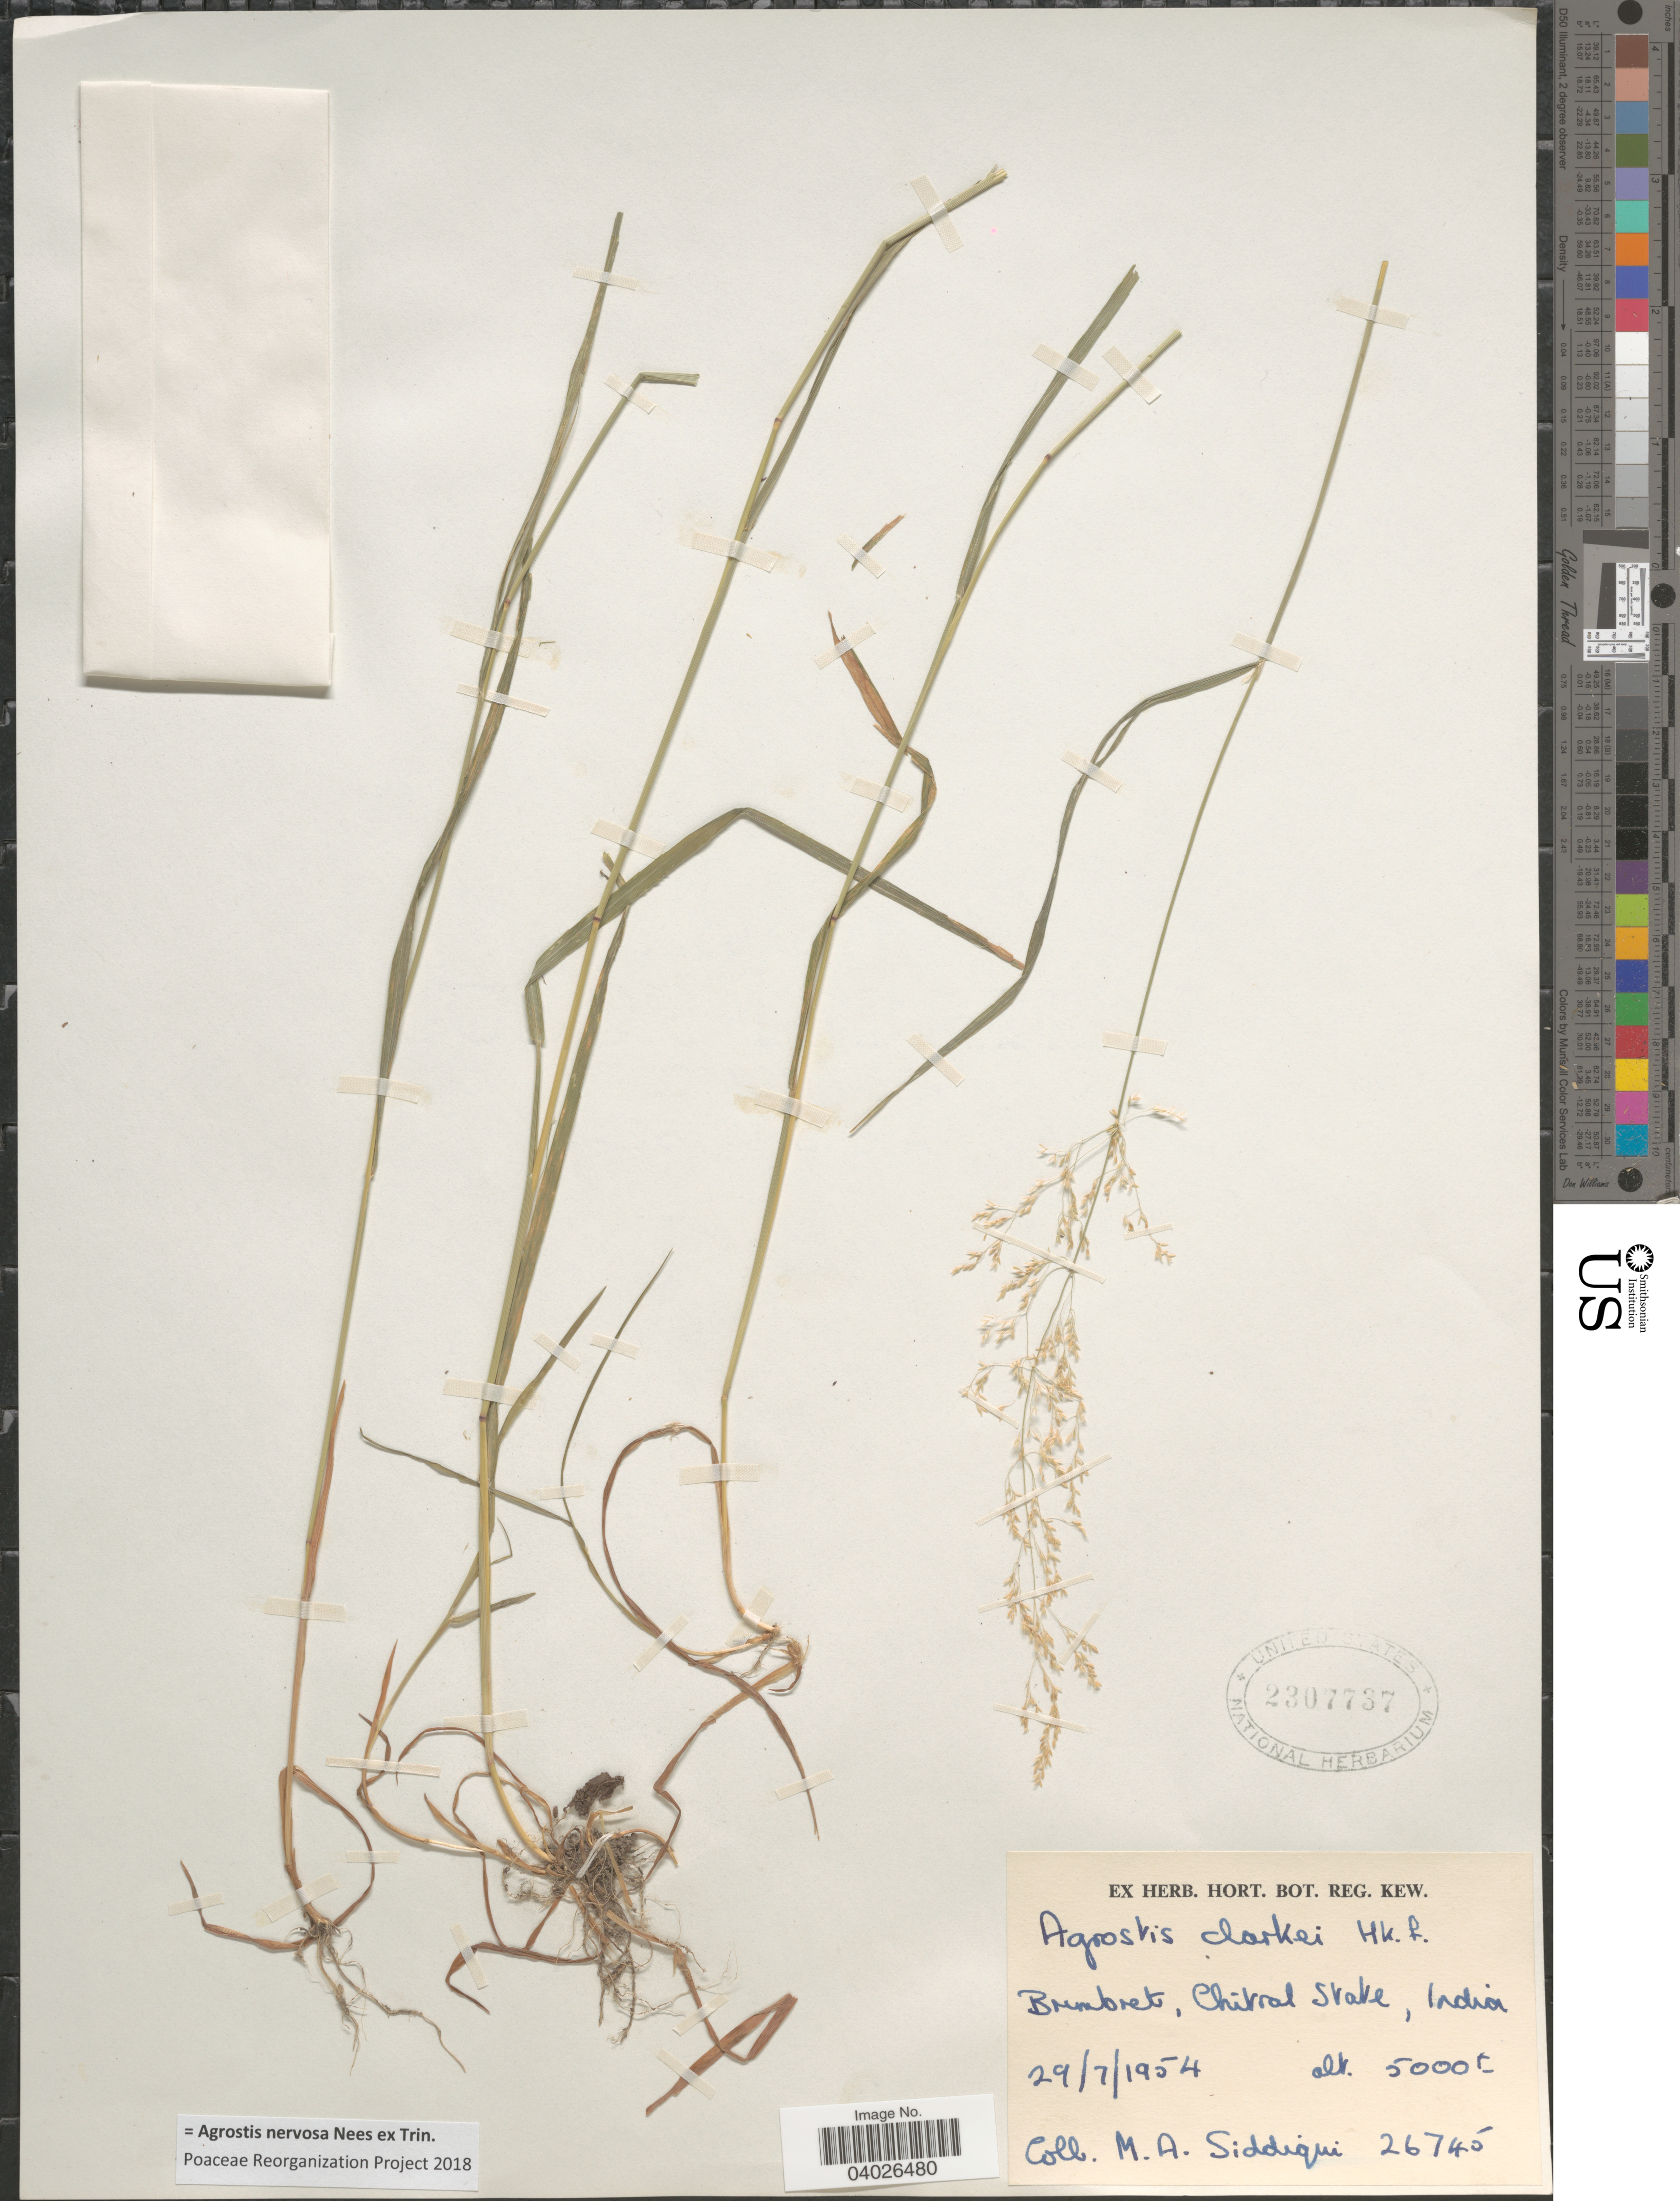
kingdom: Plantae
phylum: Tracheophyta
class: Liliopsida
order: Poales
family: Poaceae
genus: Agrostis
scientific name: Agrostis nervosa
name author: Nees ex Trin.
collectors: M. Siddiqui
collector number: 26745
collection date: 1954-07-29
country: India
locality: Bumburet, Chitral State.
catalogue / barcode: US 2307737